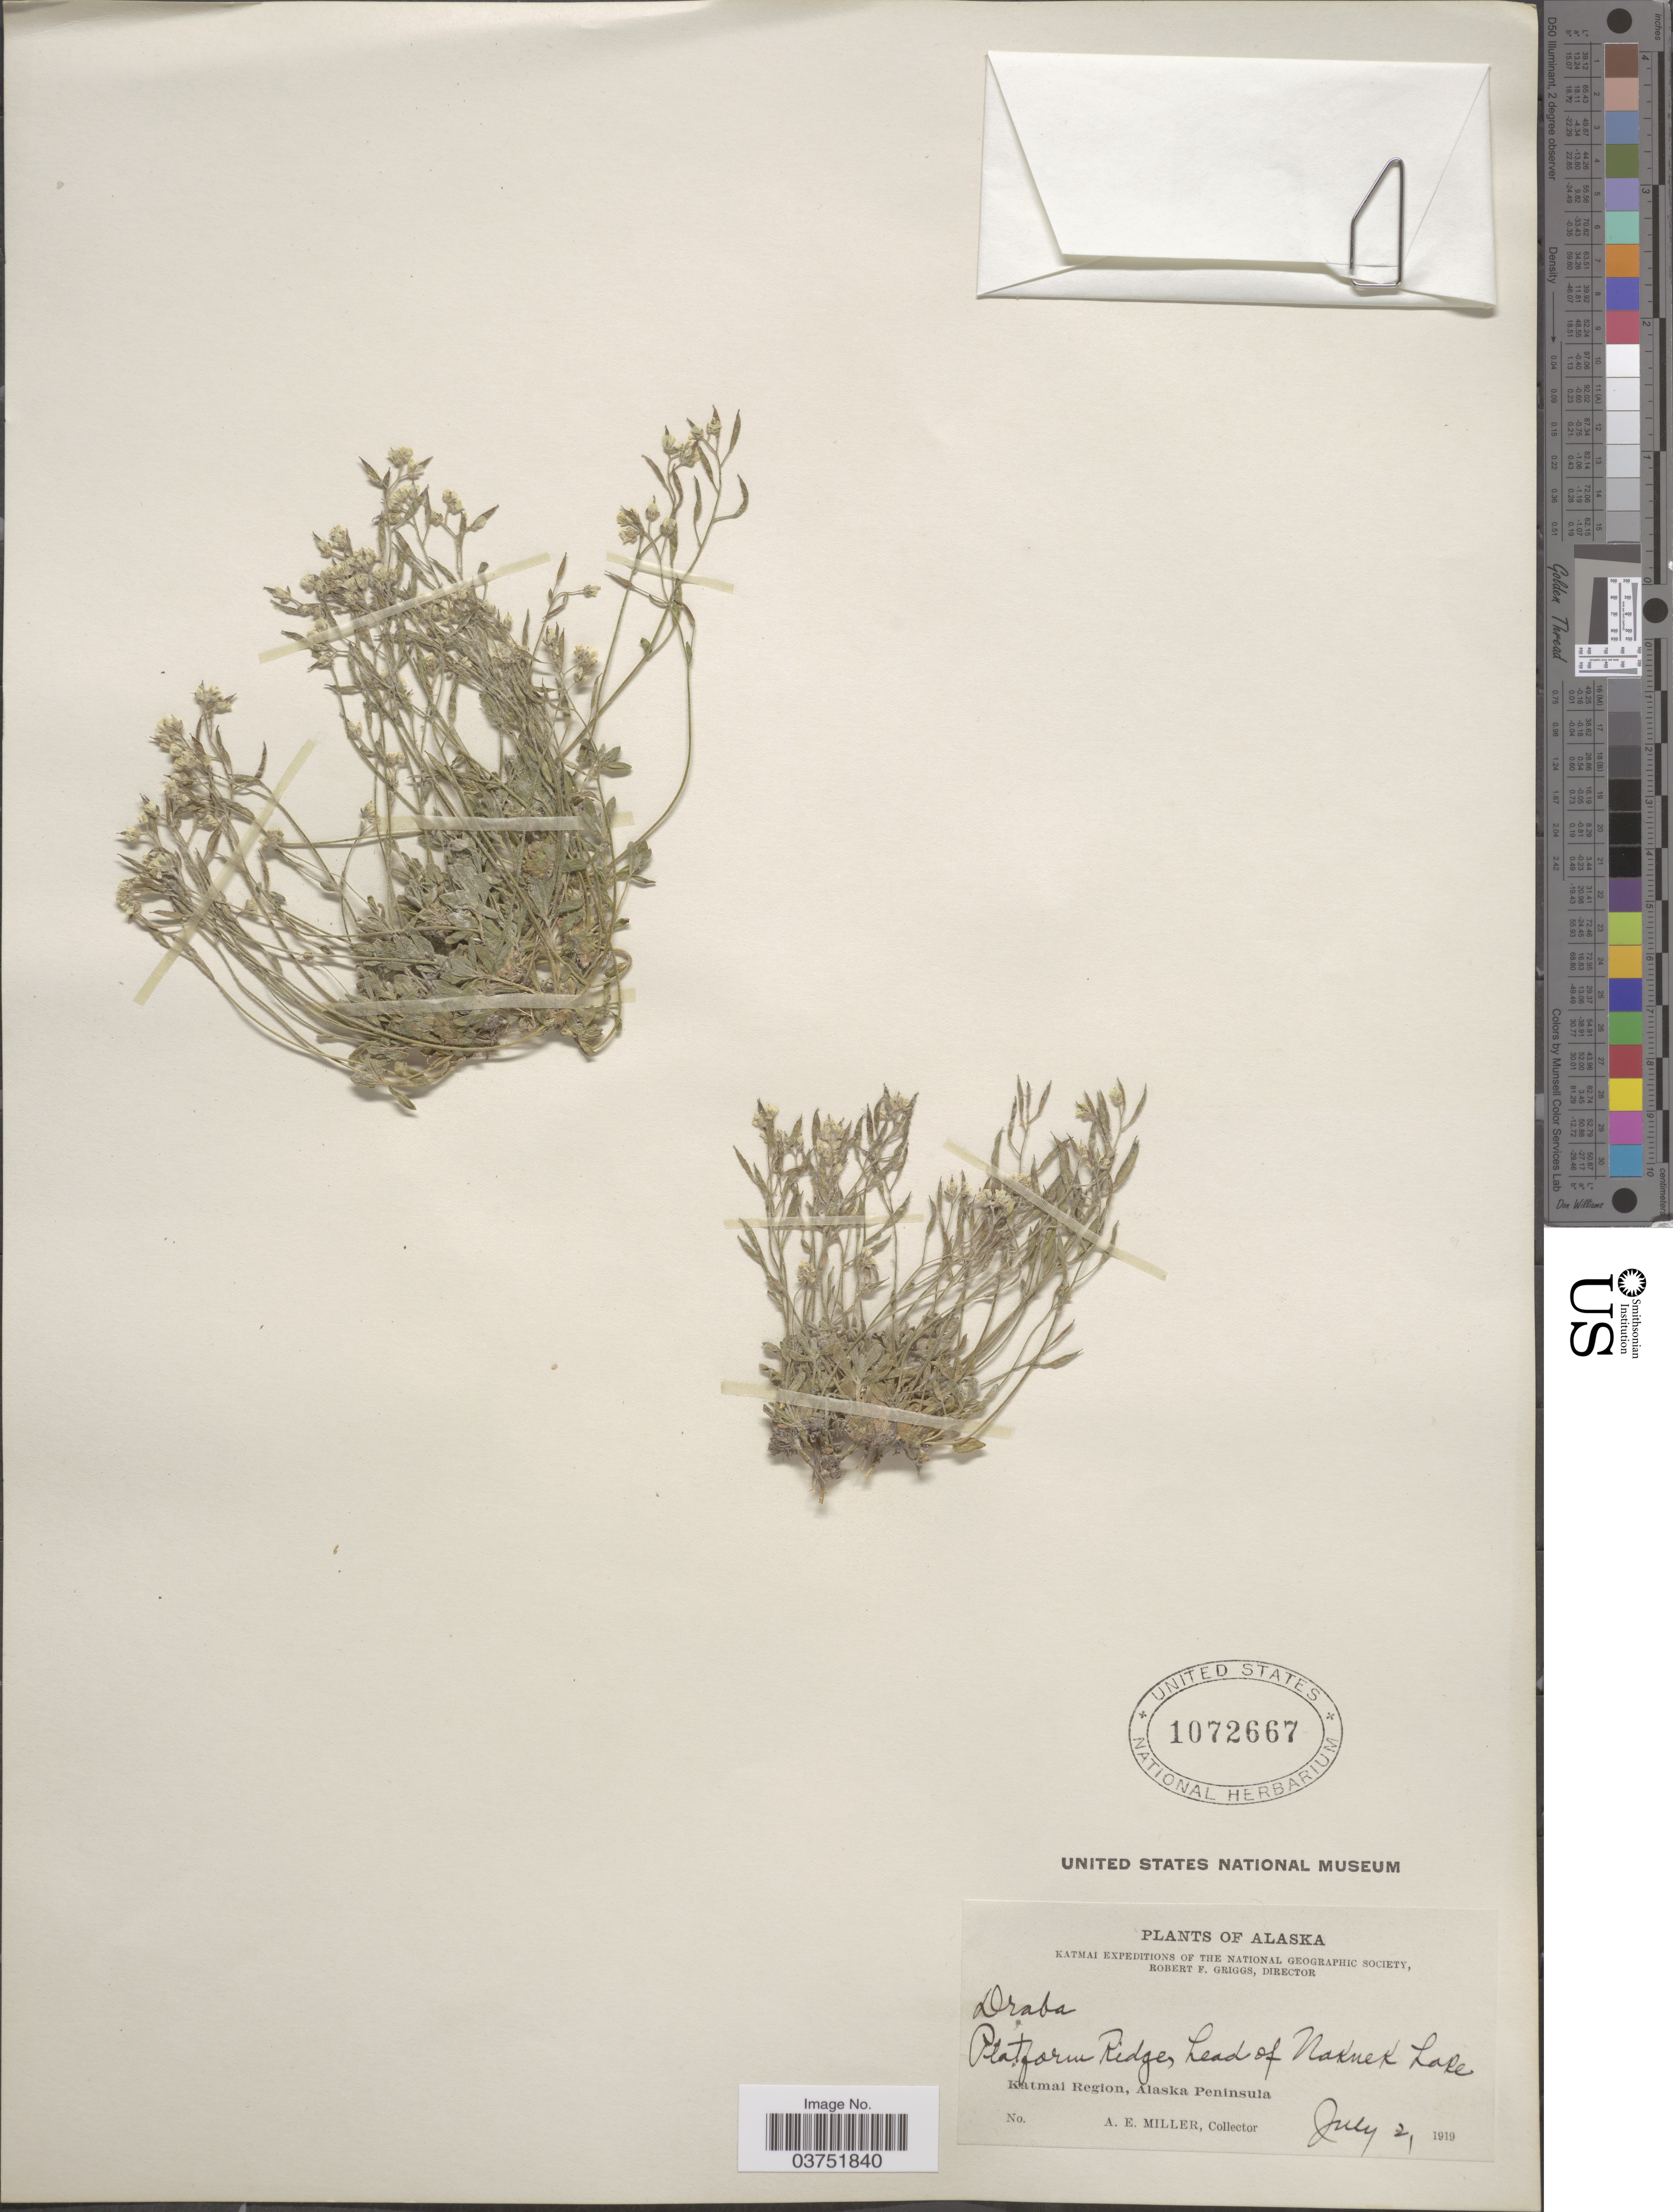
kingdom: Plantae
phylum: Tracheophyta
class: Magnoliopsida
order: Brassicales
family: Brassicaceae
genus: Draba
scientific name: Draba nivalis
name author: Lilj.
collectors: A. E. Miller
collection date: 1919-07-02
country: United States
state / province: Alaska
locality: Platform Ridge, head of Naknek Lake. Katmal Region, Alaska Peninsula.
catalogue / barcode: US 1072667